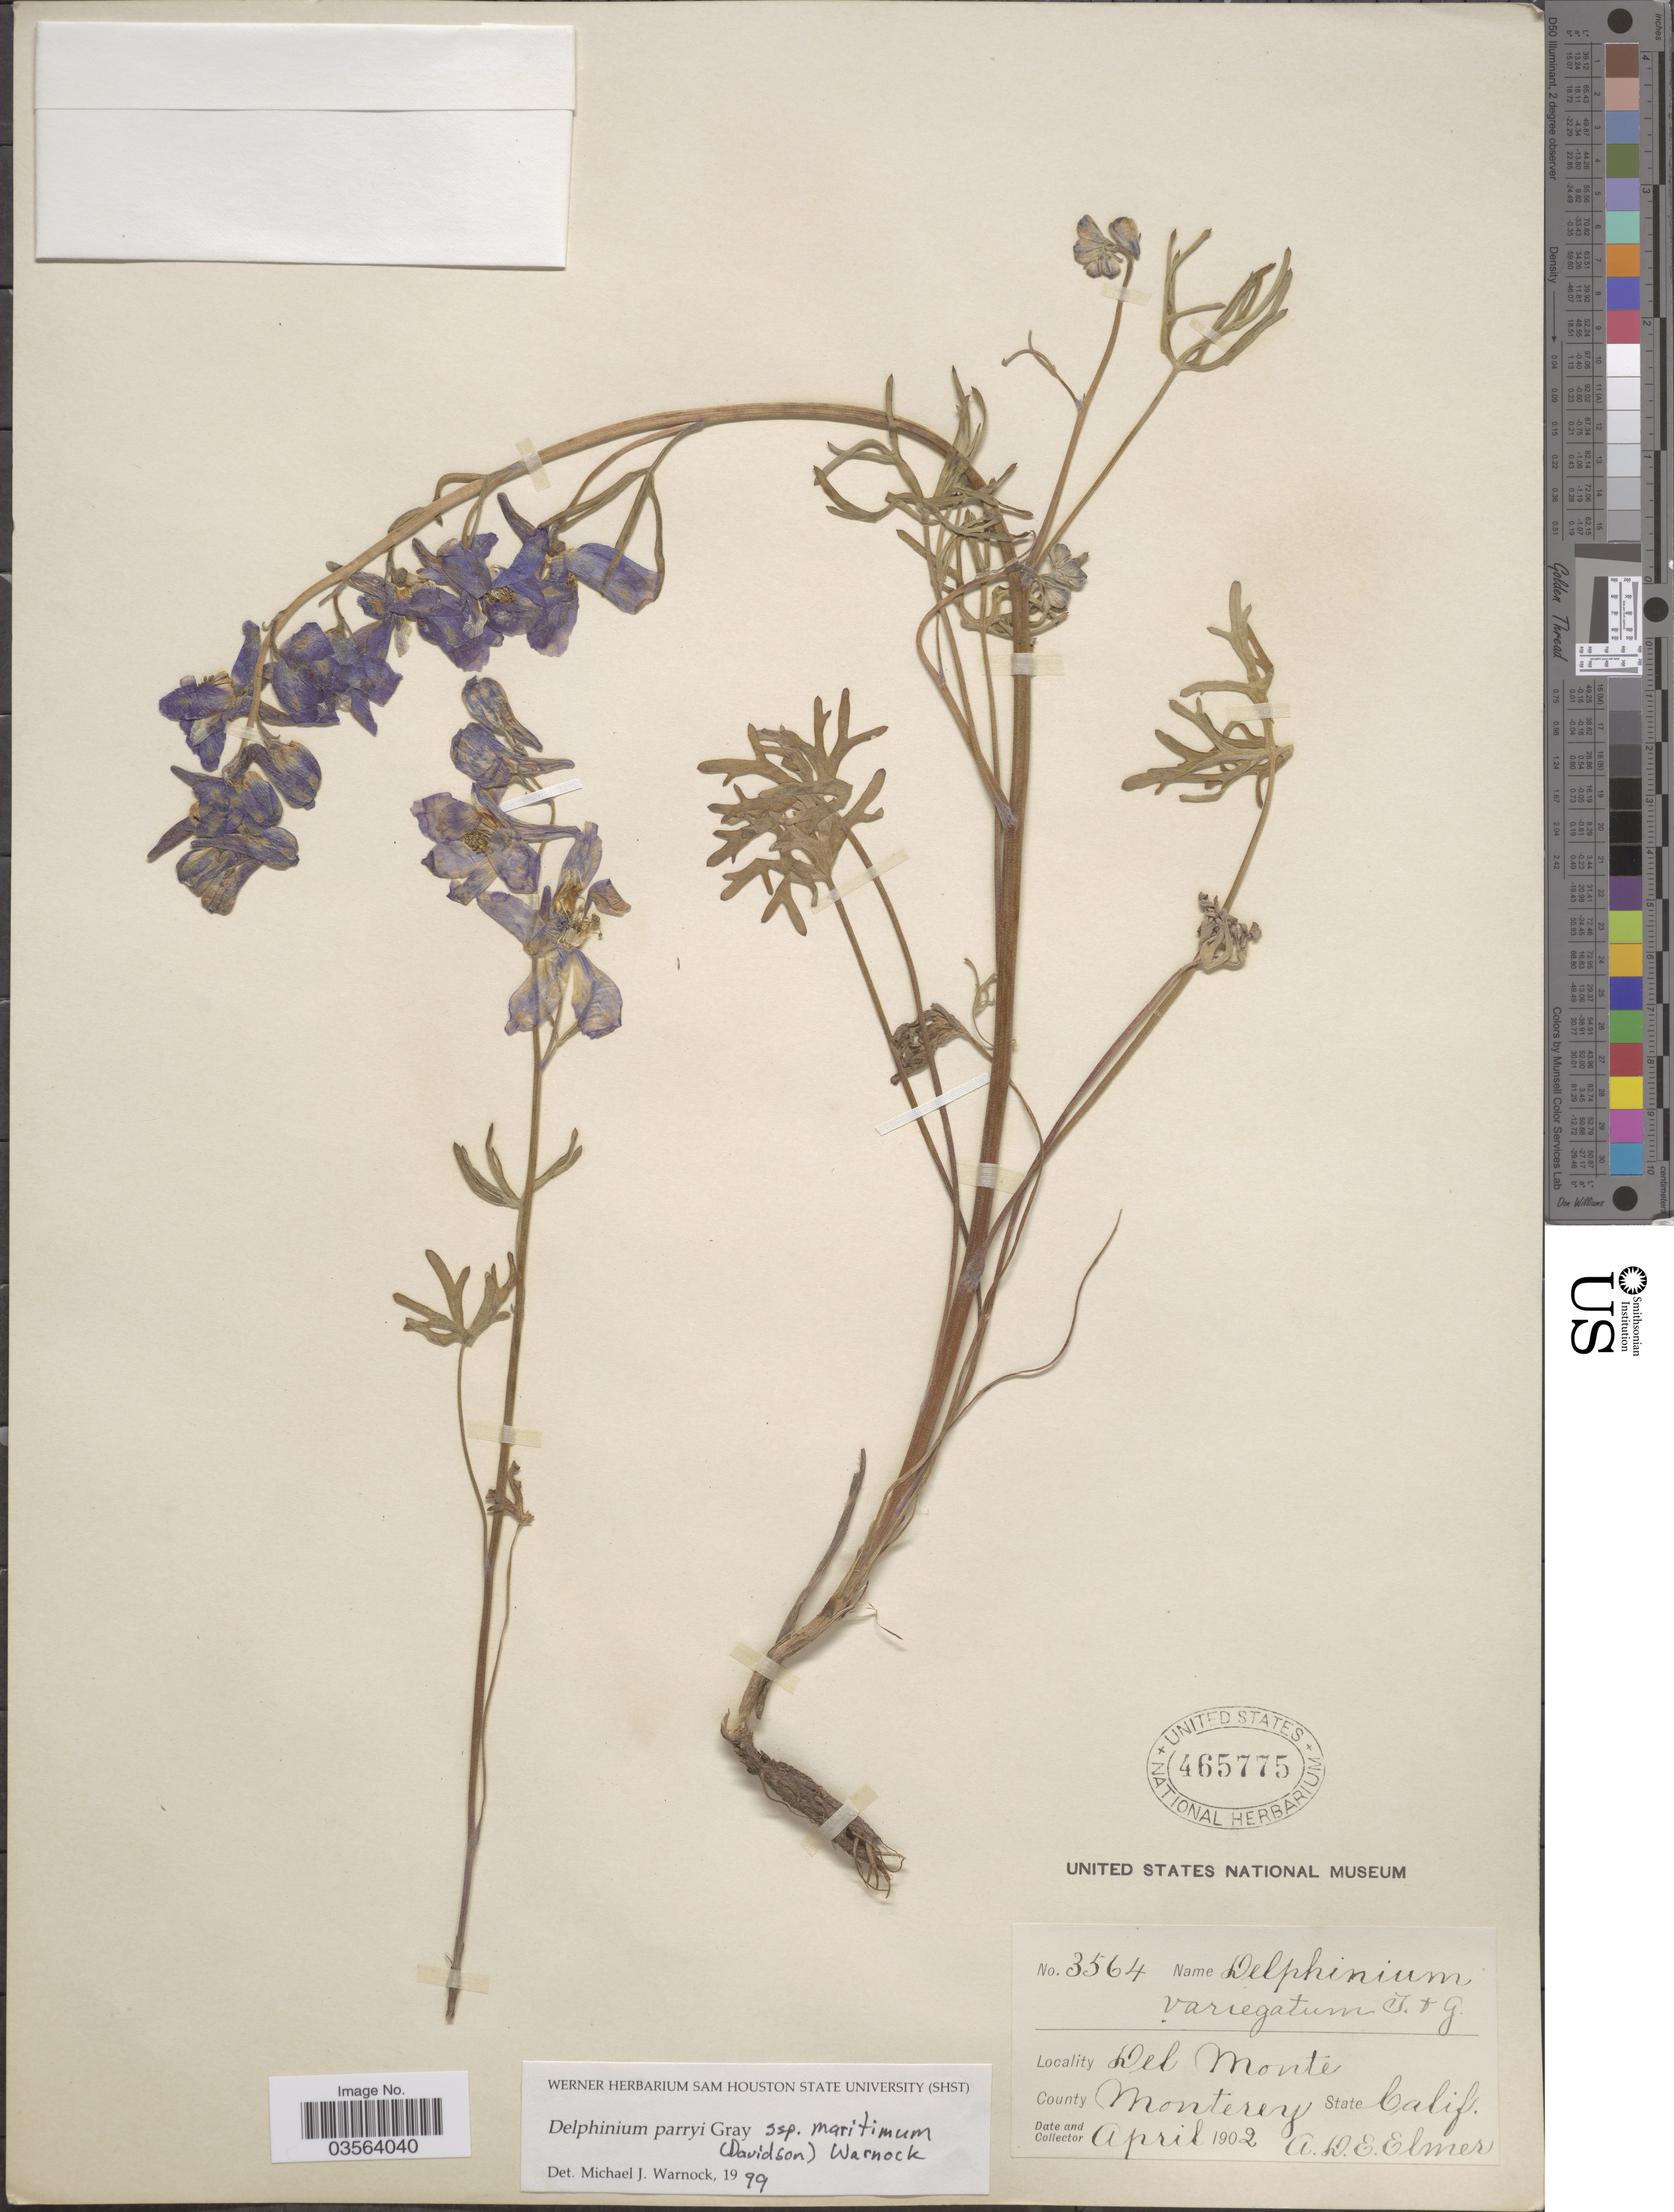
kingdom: Plantae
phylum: Tracheophyta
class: Magnoliopsida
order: Ranunculales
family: Ranunculaceae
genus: Delphinium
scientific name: Delphinium parryi subsp. maritimum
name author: (Davidson) M.J. Warnock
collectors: A. D. E. Elmer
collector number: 3564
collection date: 1902-04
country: United States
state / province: California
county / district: Monterey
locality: Del Monte. County Monterey.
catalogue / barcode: US 465775